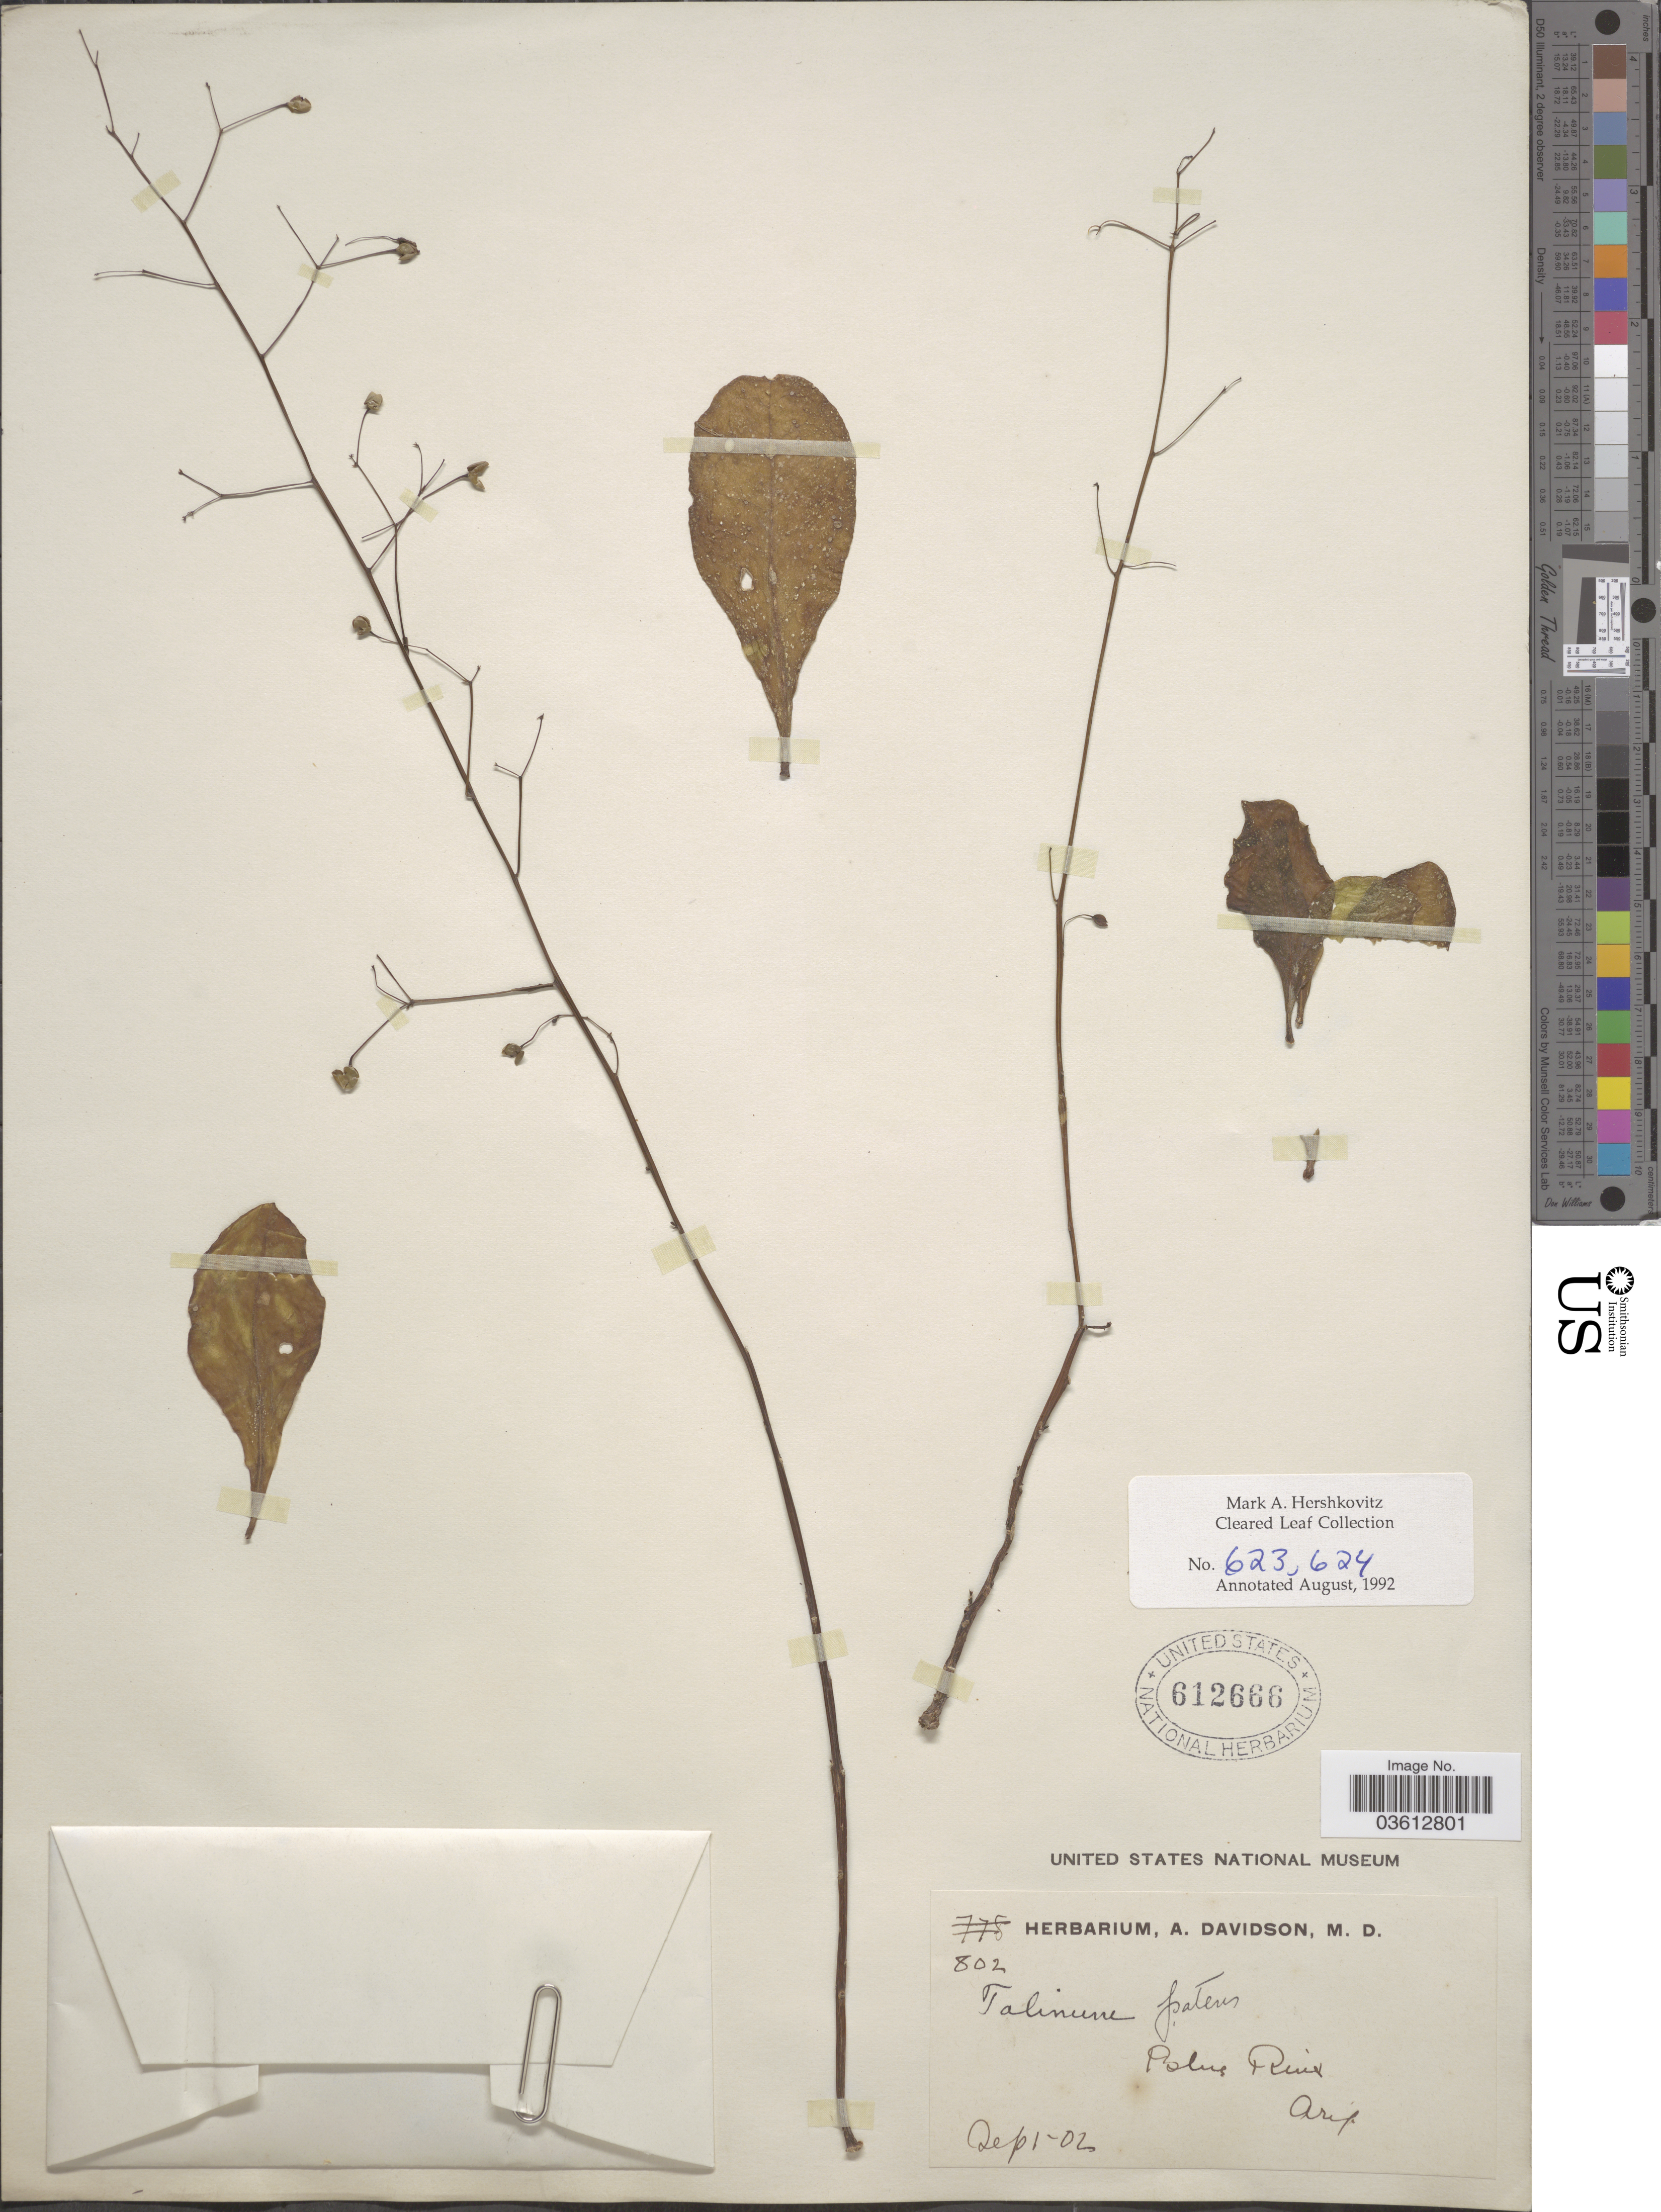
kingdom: Plantae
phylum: Tracheophyta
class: Magnoliopsida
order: Caryophyllales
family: Talinaceae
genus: Talinum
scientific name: Talinum patens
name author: Willd.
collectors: ex herb. A. Davidson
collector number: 802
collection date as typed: Transcribed d/m/y: 1/9/2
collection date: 1902-09-01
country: United States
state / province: Arizona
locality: Blue River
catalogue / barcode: US 612666